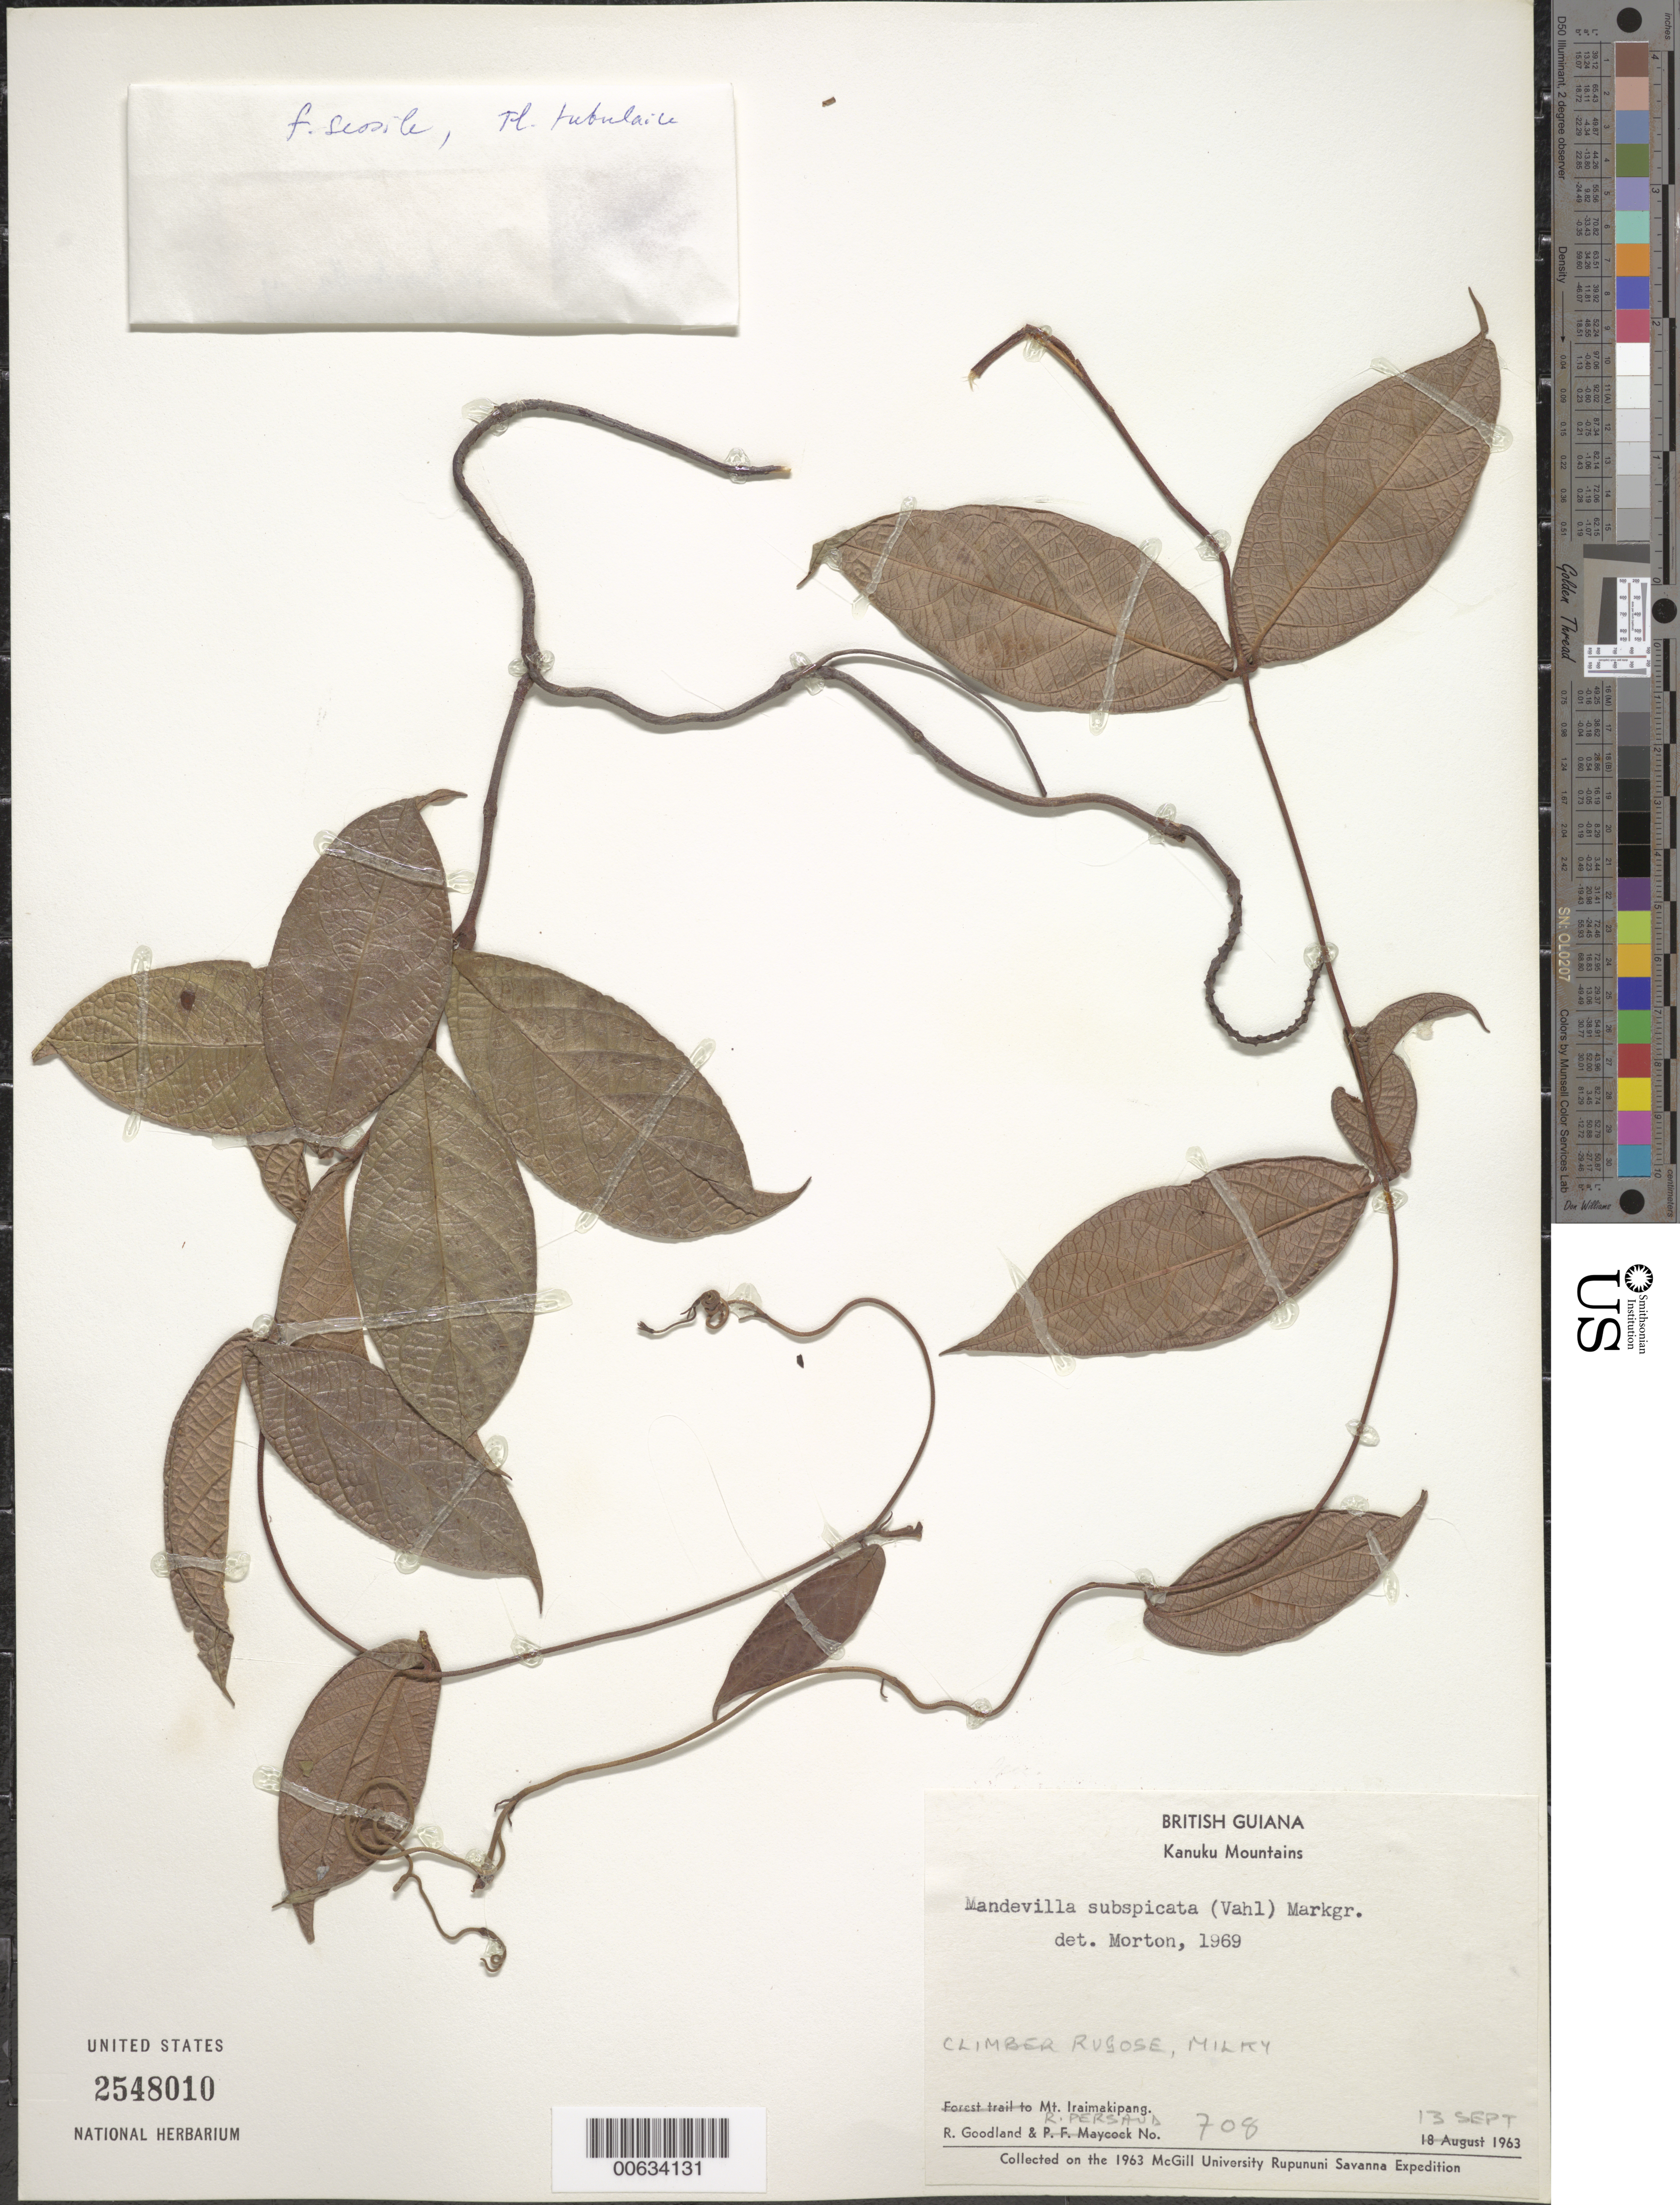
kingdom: Plantae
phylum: Tracheophyta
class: Magnoliopsida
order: Gentianales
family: Apocynaceae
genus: Mandevilla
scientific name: Mandevilla subspicata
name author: (Vahl) Markgr.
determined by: Morton, --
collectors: R. Goodland & R. Persaud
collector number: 708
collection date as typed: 13-Sep-63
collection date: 1963-09-13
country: Guyana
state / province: U. Takutu-U. Essequibo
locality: Mt. Iraimakipang, summit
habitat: Grassland with scattered trees. Dominants: Curatella, Byrsonima, Trachypogon, Fimbristylis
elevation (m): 1067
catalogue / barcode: US 2548010